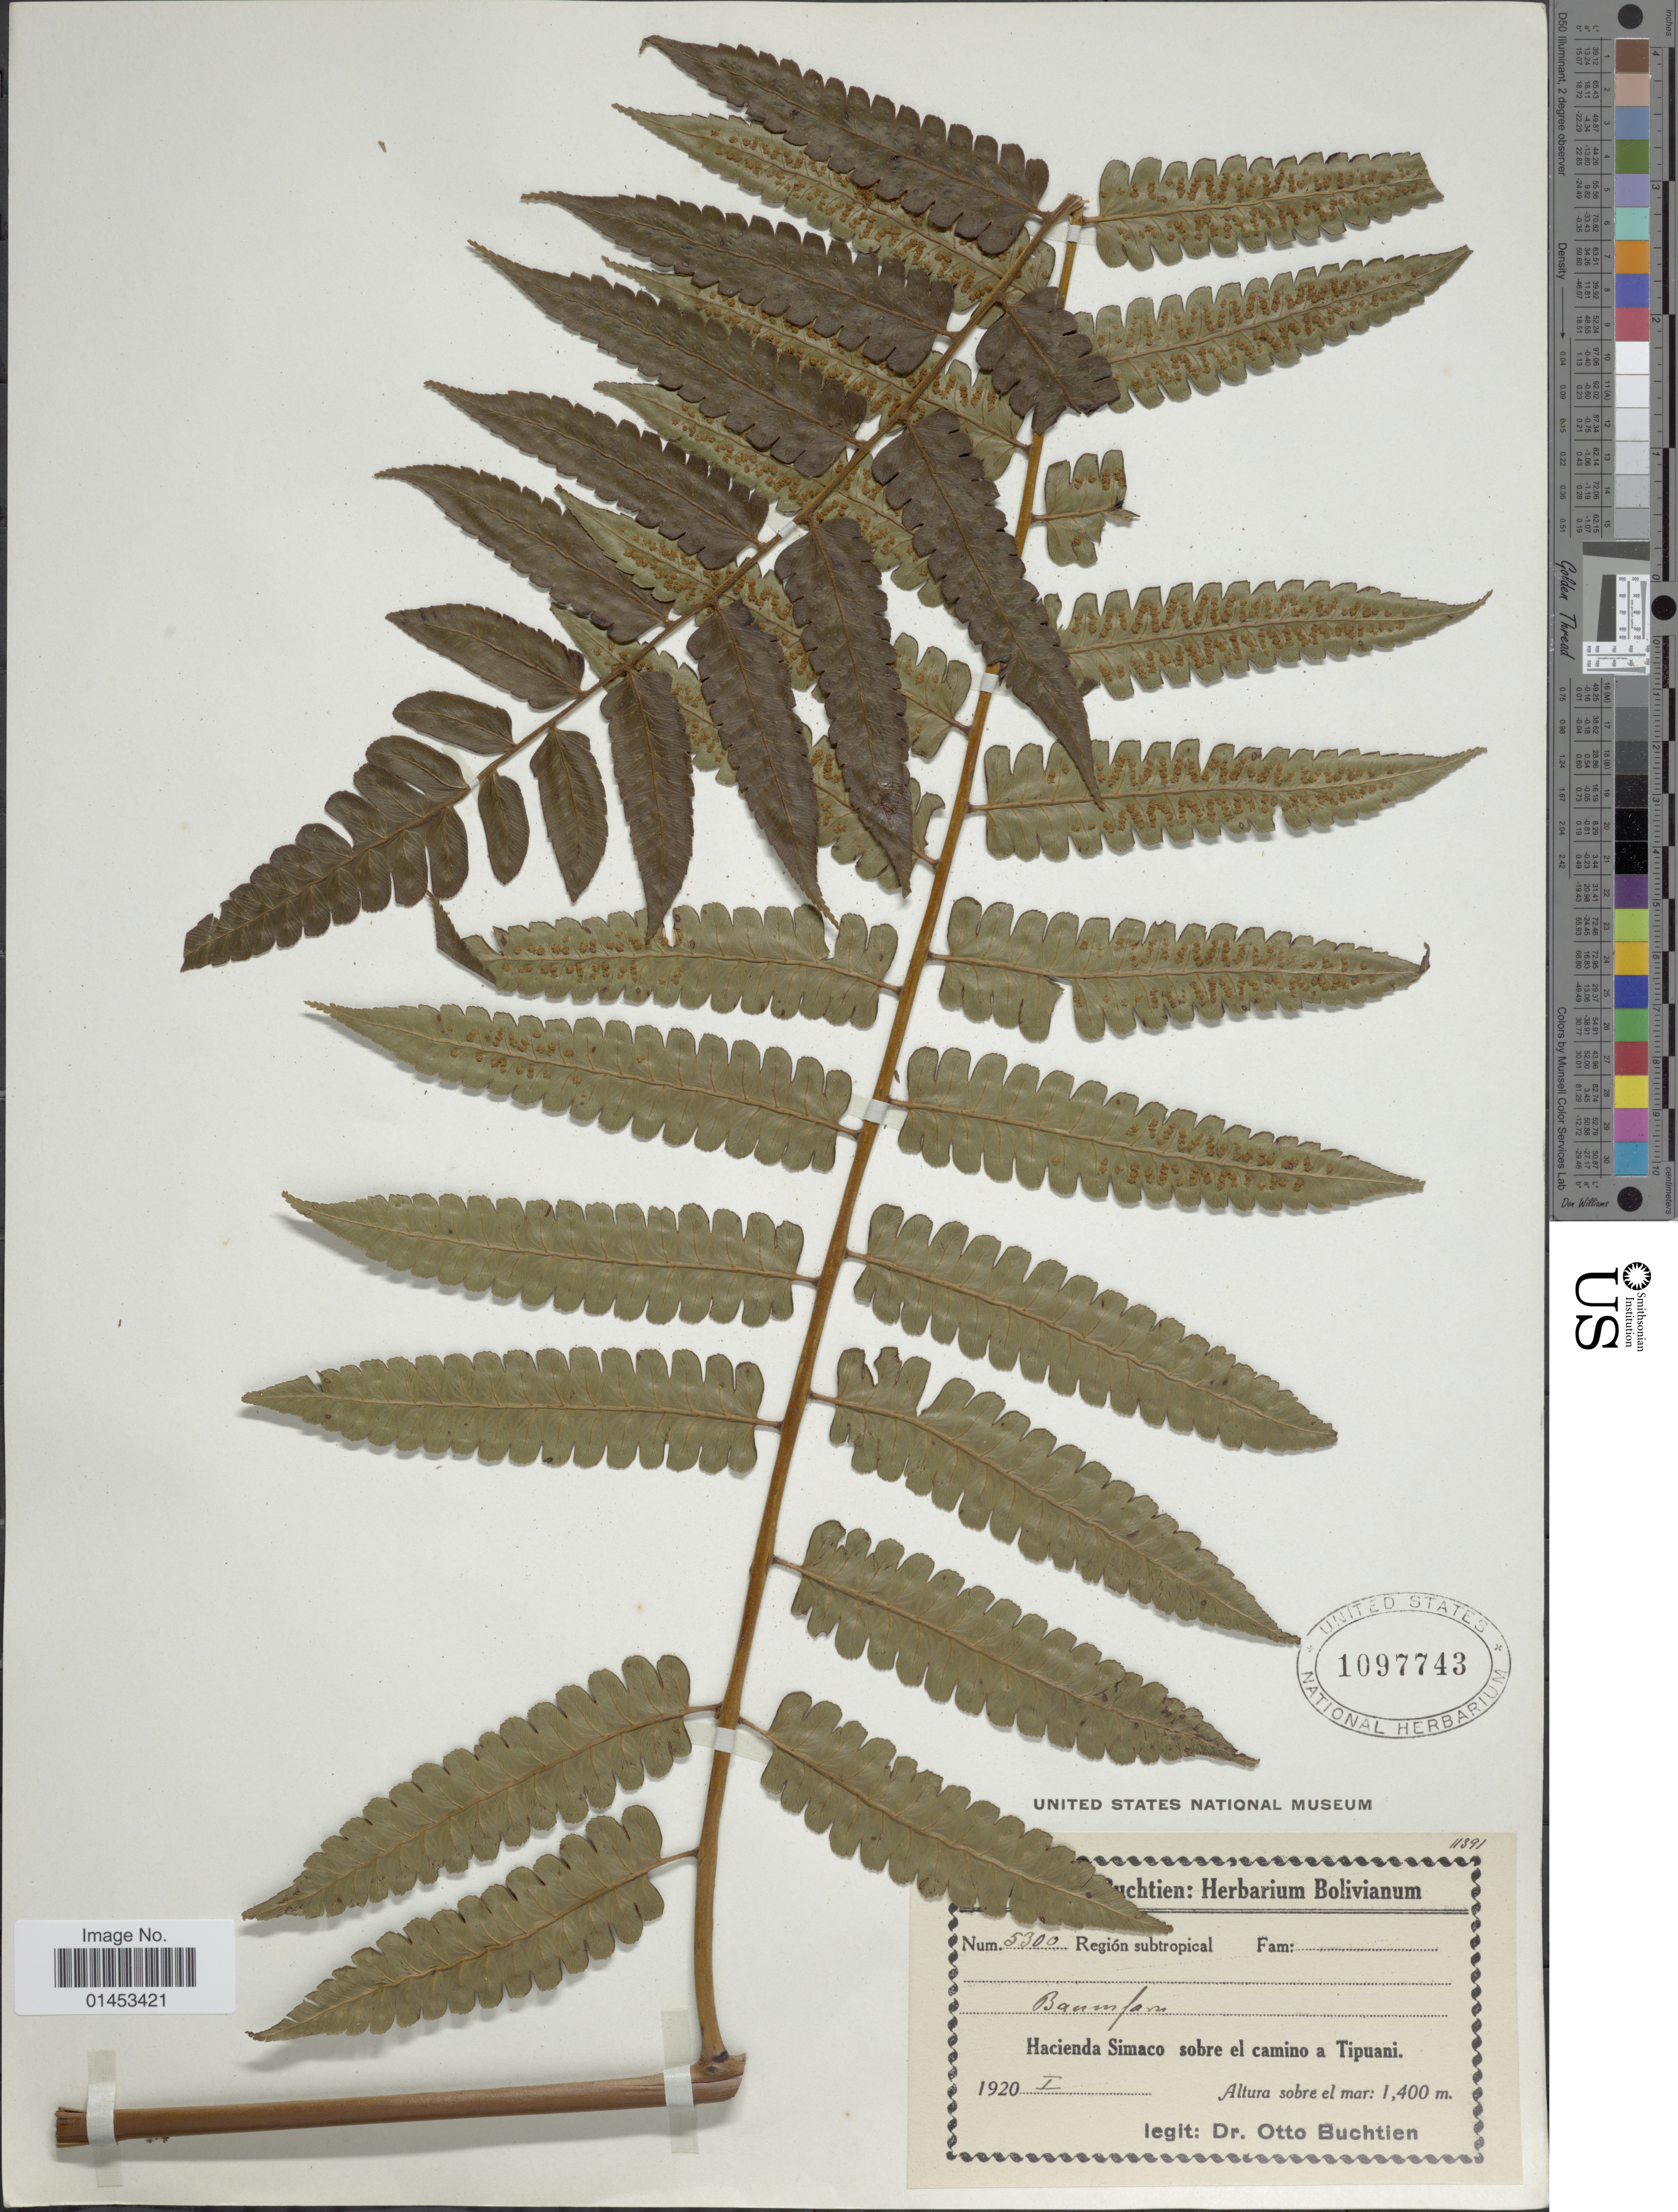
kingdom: Plantae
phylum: Tracheophyta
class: Polypodiopsida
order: Cyatheales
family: Cyatheaceae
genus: Cyathea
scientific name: Cyathea sp.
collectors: O. Buchtien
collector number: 5300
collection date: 1920-01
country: Bolivia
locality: Region subtropical, Hacienda Simaco sobre el camino a Tipuani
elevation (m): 1400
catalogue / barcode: US 1097743